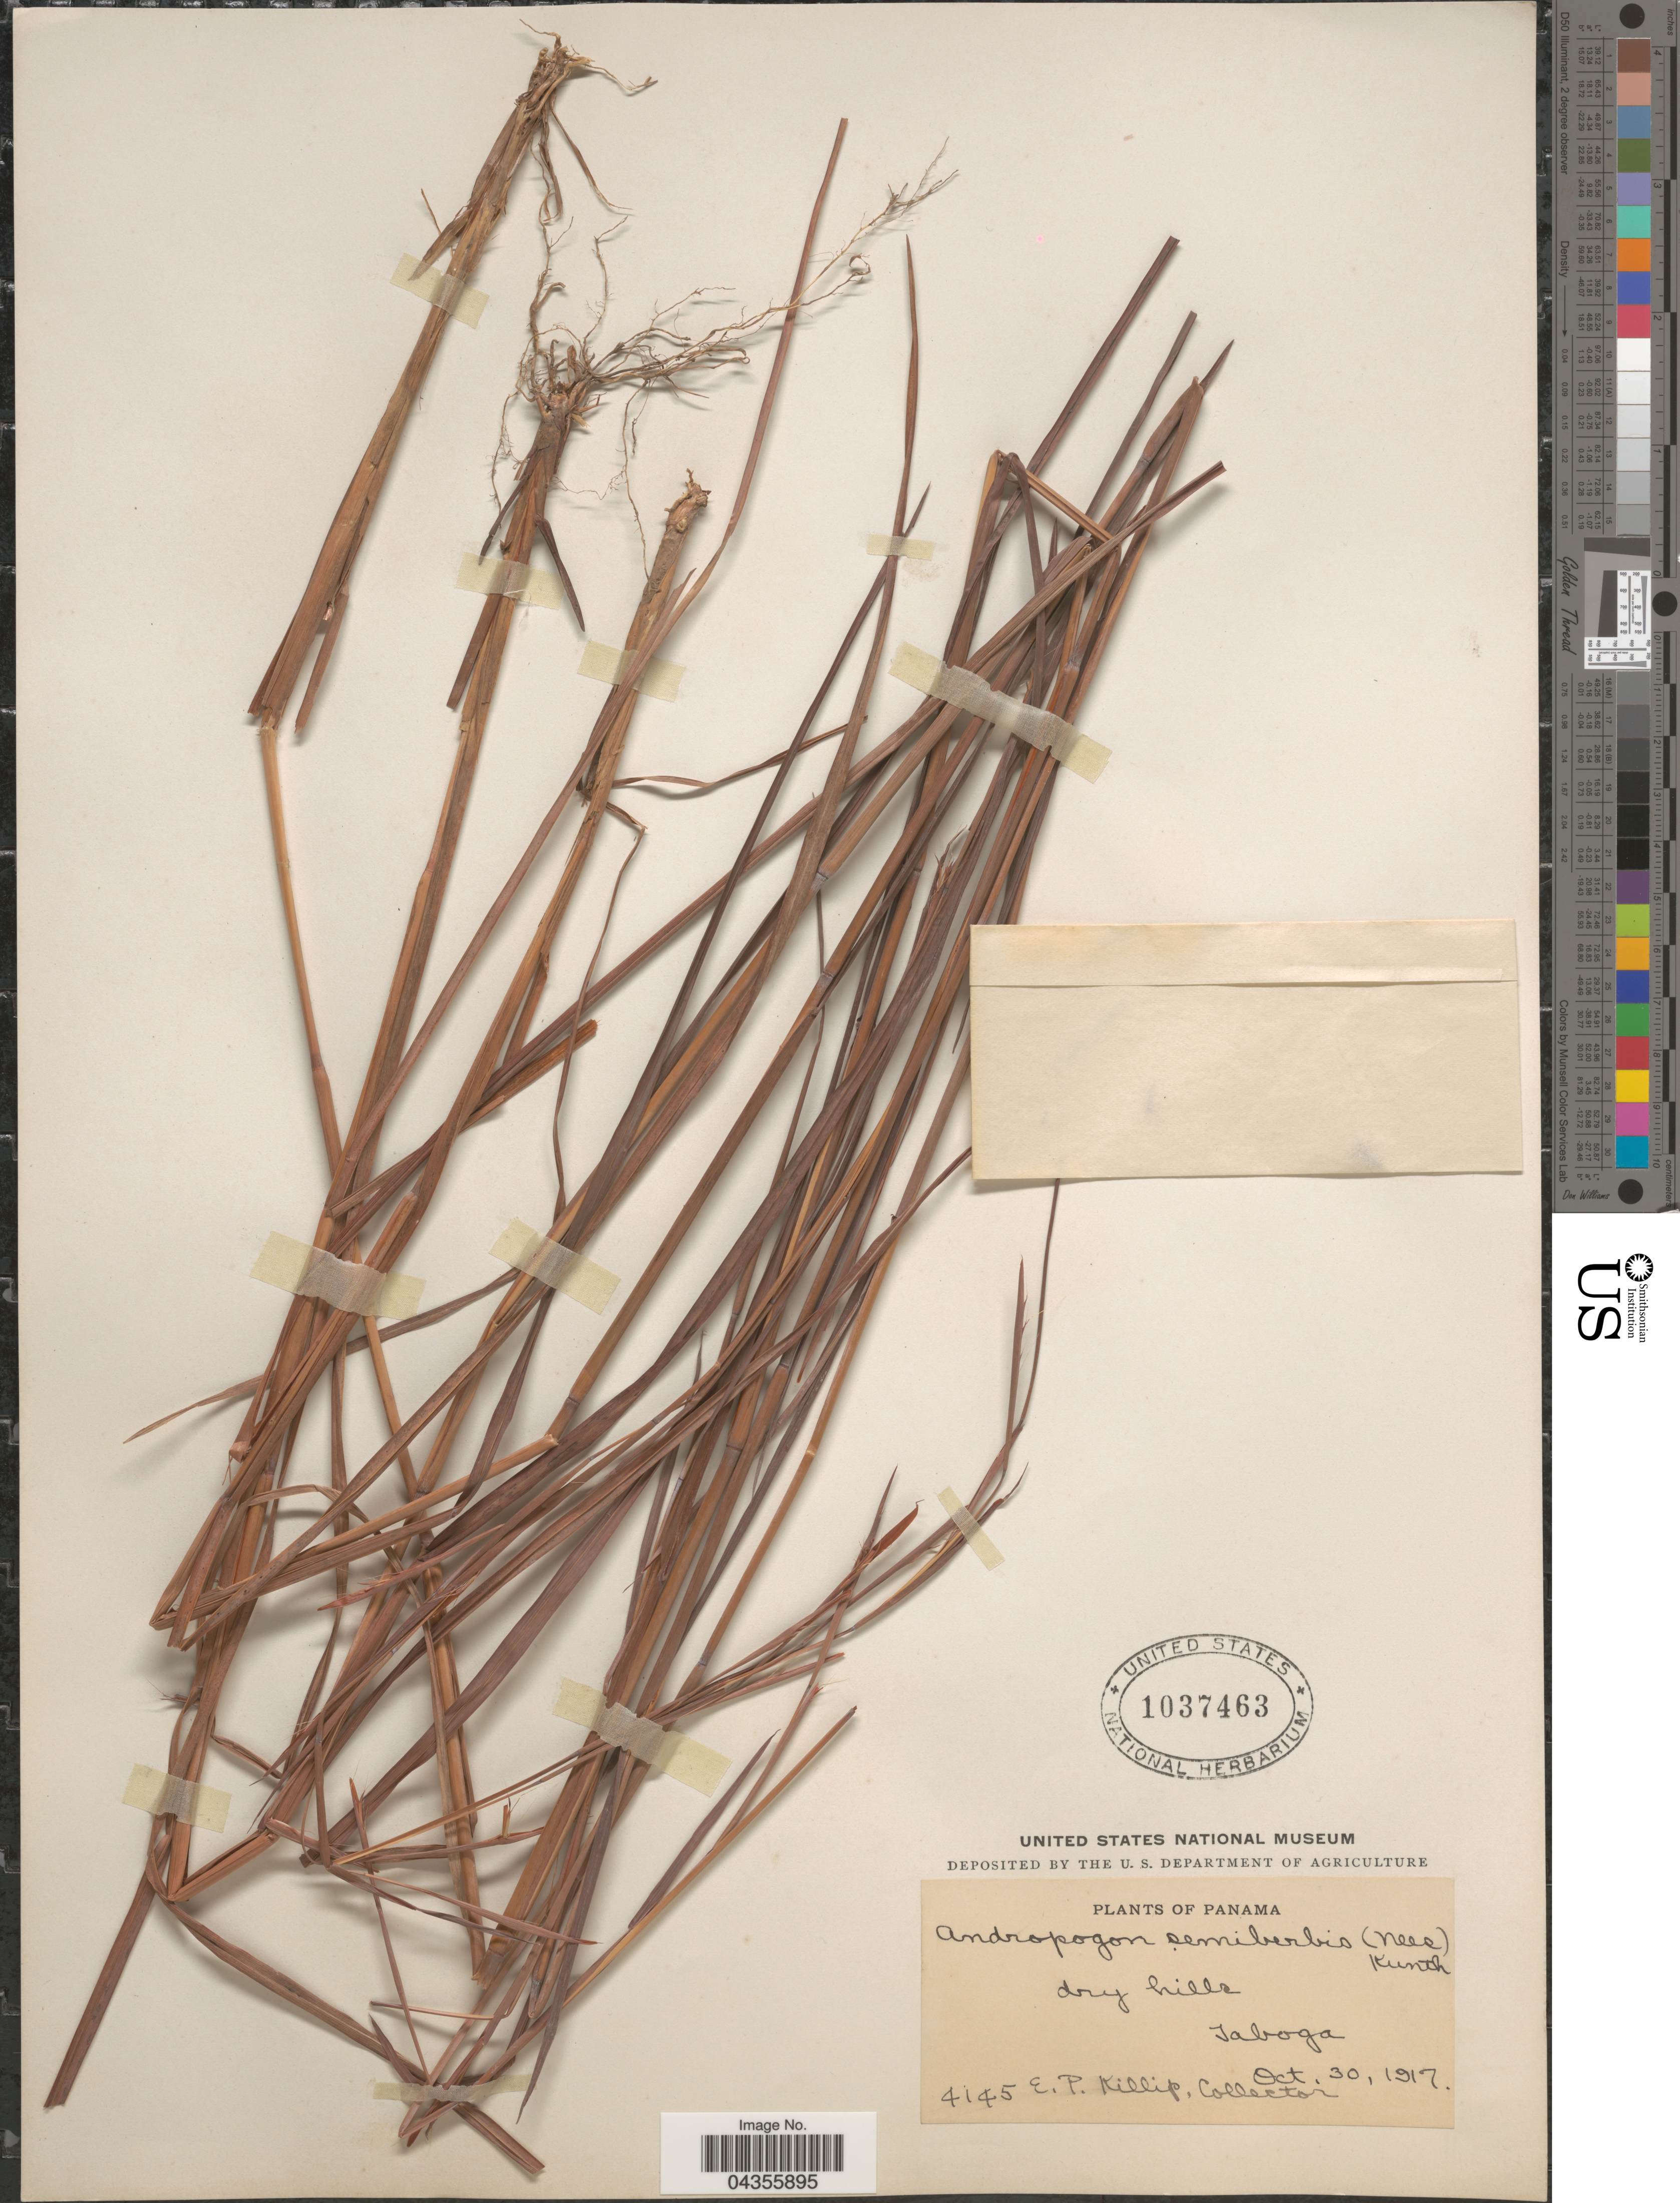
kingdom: Plantae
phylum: Tracheophyta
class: Liliopsida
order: Poales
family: Poaceae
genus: Schizachyrium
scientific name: Schizachyrium sanguineum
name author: (Retz.) Alston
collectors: E. P. Killip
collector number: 4145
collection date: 1917-10-30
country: Panama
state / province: Panamá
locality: Taboga.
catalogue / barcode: US 1037463